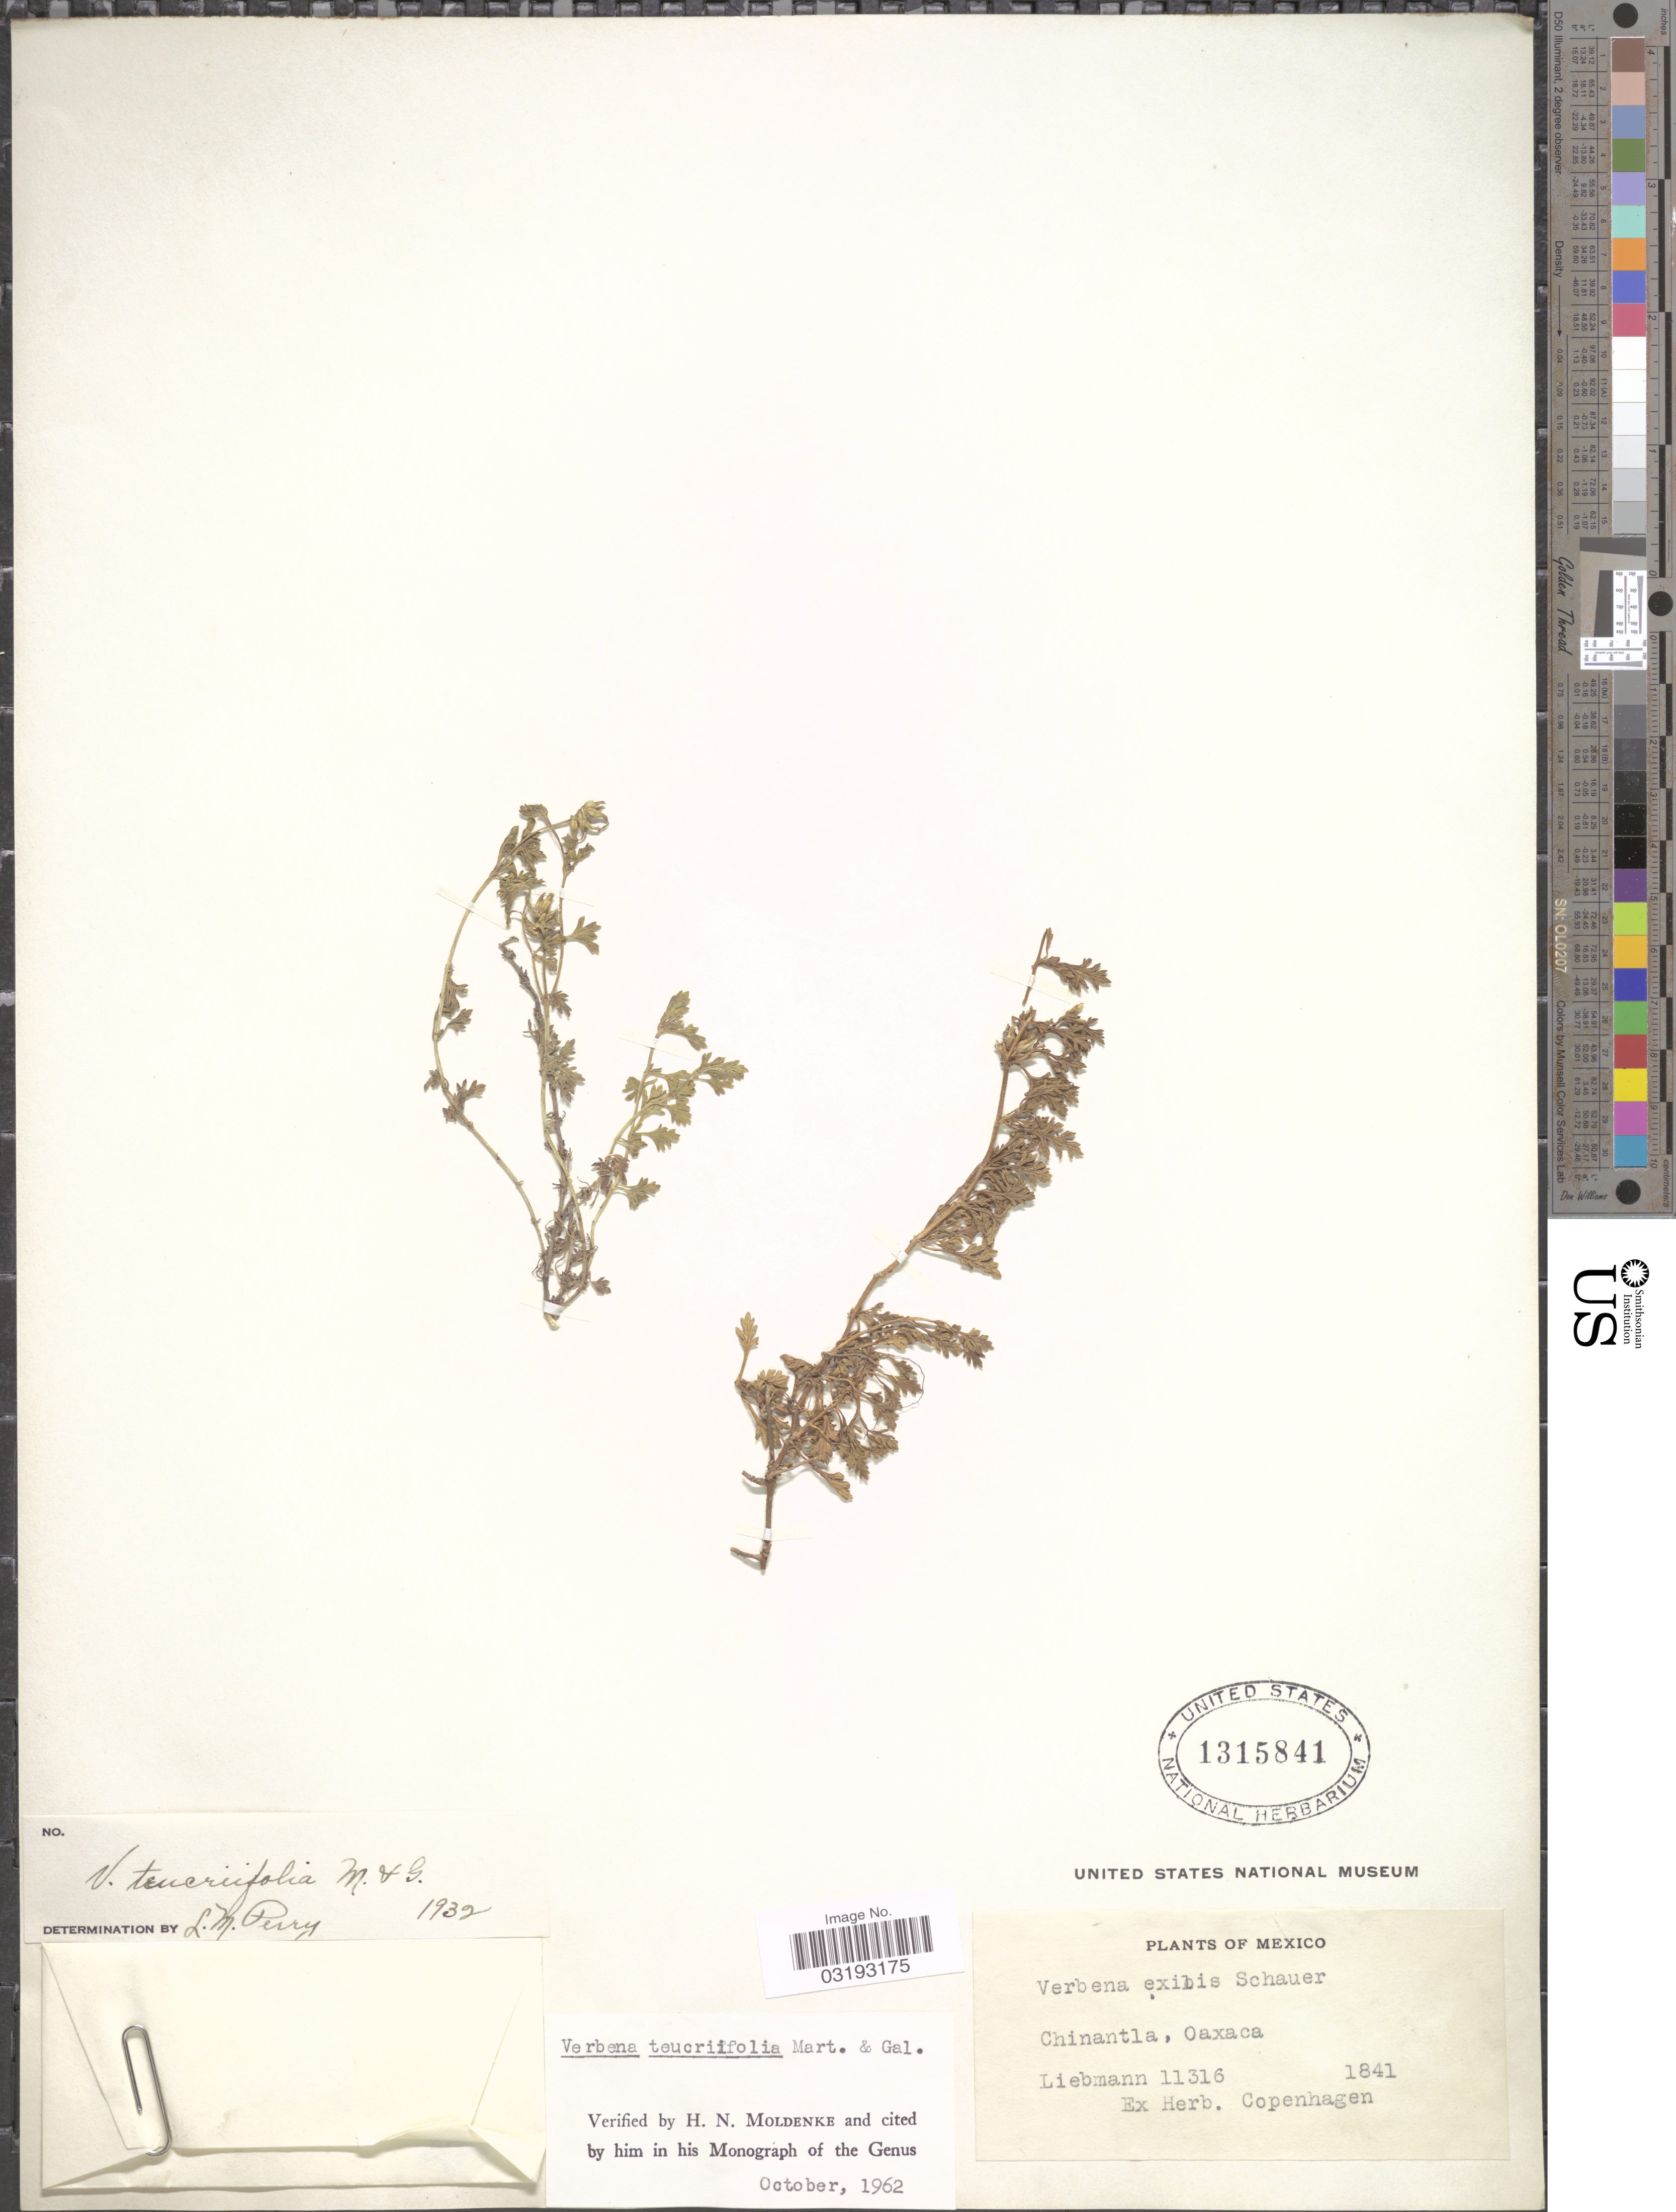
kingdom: Plantae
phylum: Tracheophyta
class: Magnoliopsida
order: Lamiales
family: Verbenaceae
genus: Verbena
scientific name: Verbena teucriifolia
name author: M. Martens & Galeotti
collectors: Liebmann, --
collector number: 11316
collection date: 1841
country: Mexico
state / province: Oaxaca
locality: Chinantla.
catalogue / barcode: US 1315841